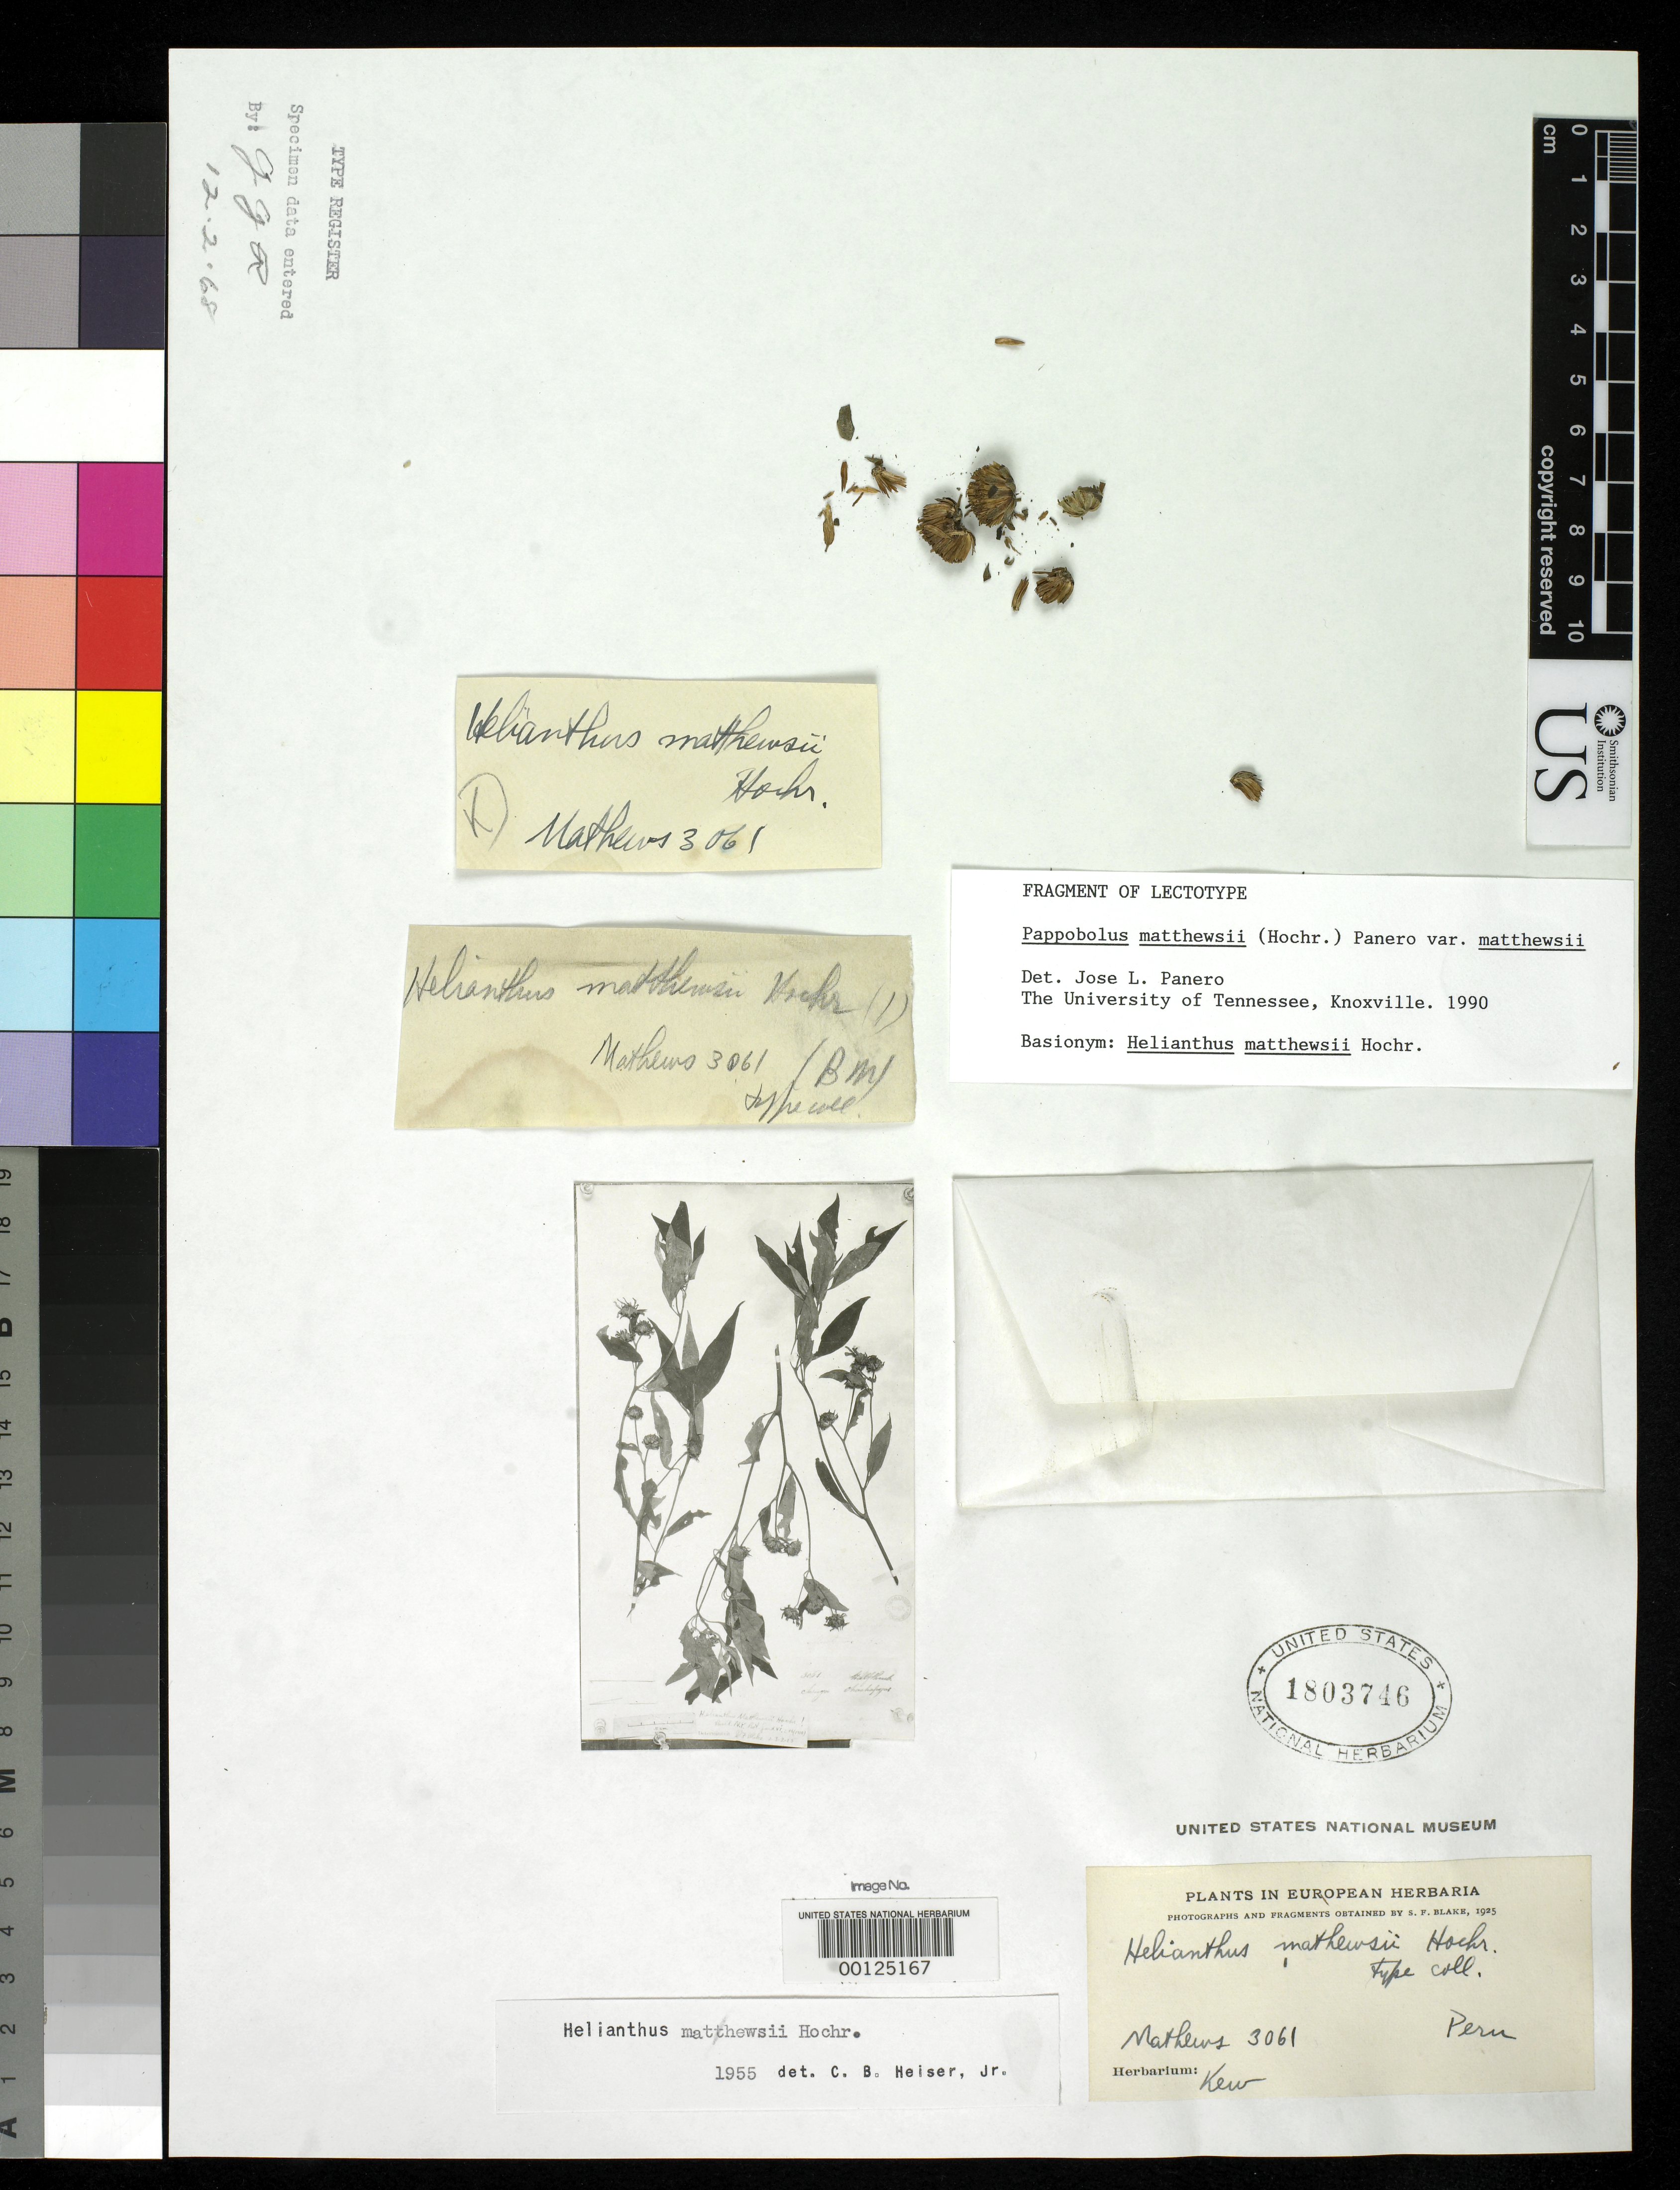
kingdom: Plantae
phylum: Tracheophyta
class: Magnoliopsida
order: Asterales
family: Asteraceae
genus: Helianthus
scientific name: Helianthus mathewsii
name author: Hochr.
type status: Type Fragment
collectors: A. Mathews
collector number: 3061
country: Peru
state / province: San Martín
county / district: Mariscal Cáceres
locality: Rio Huallaga, margen Derecha del; Balsa Probana; dtto. Tocache Nuevo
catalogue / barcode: US 1803746